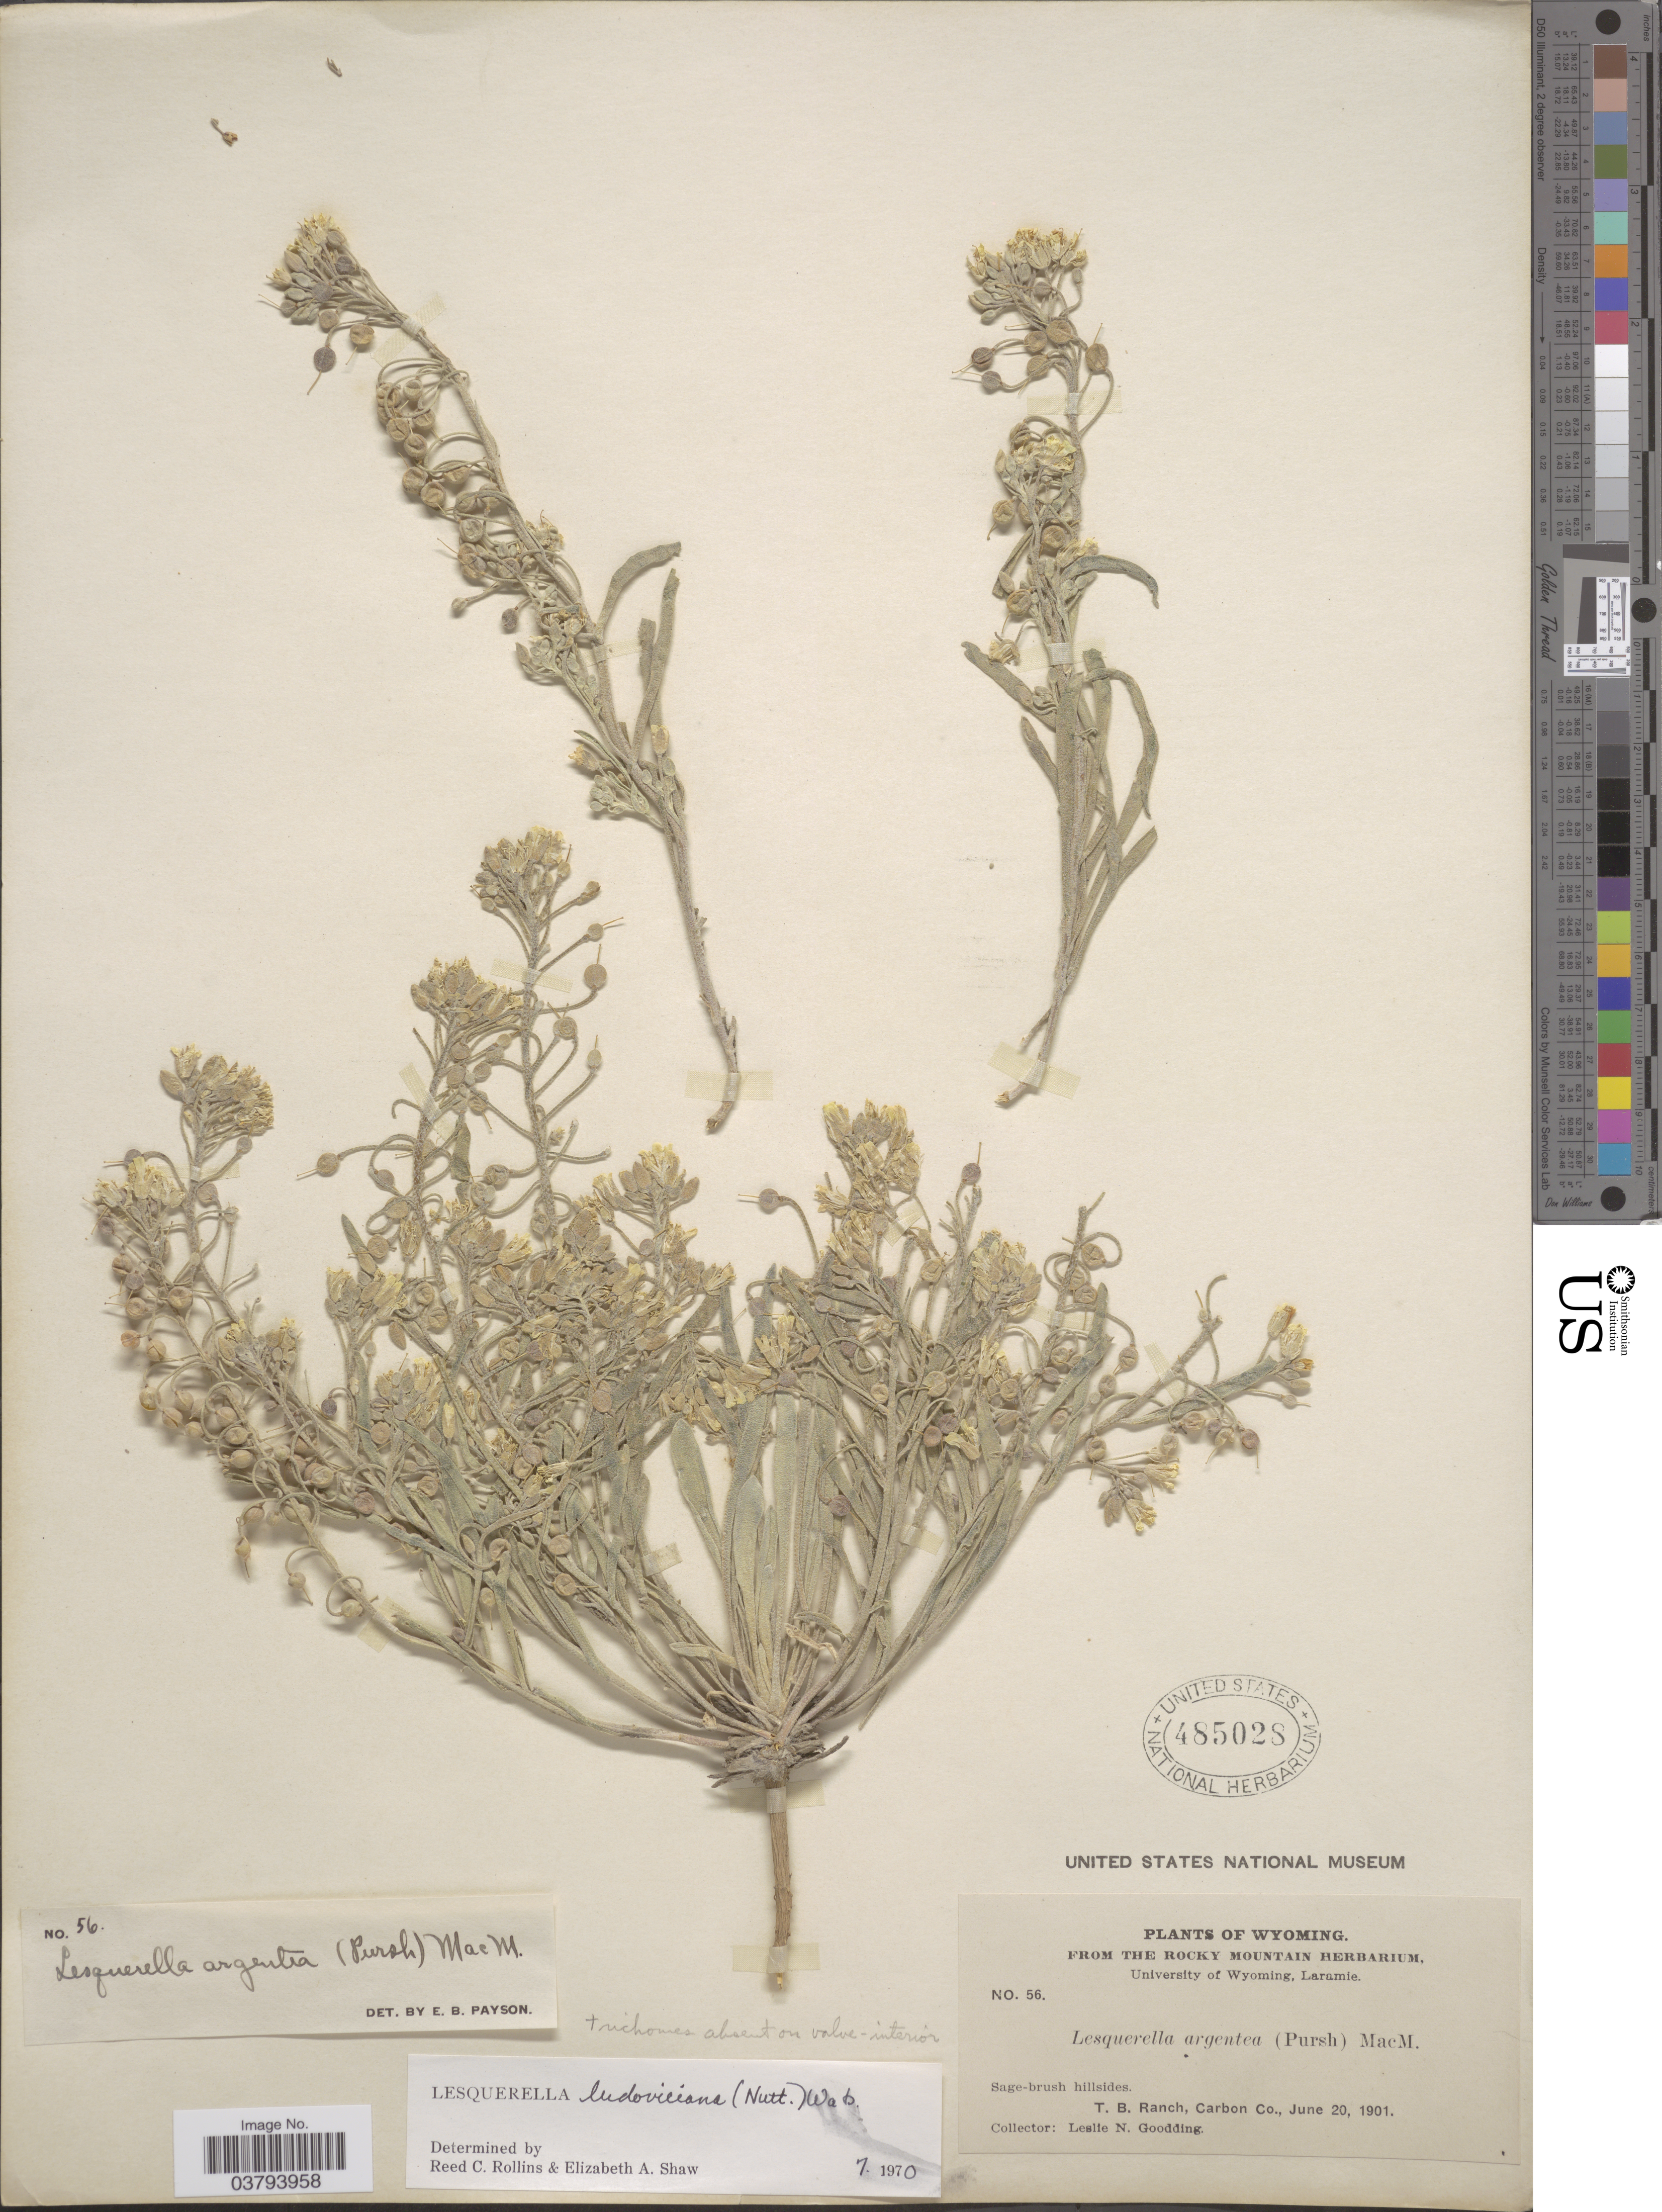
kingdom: Plantae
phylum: Tracheophyta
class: Magnoliopsida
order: Brassicales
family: Brassicaceae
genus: Lesquerella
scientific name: Lesquerella ludoviciana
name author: (Nutt.) S. Watson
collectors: L. N. Goodding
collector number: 56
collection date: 1901-06-20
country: United States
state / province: Wyoming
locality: T. B. Ranch, Carbon Co.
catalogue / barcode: US 485028